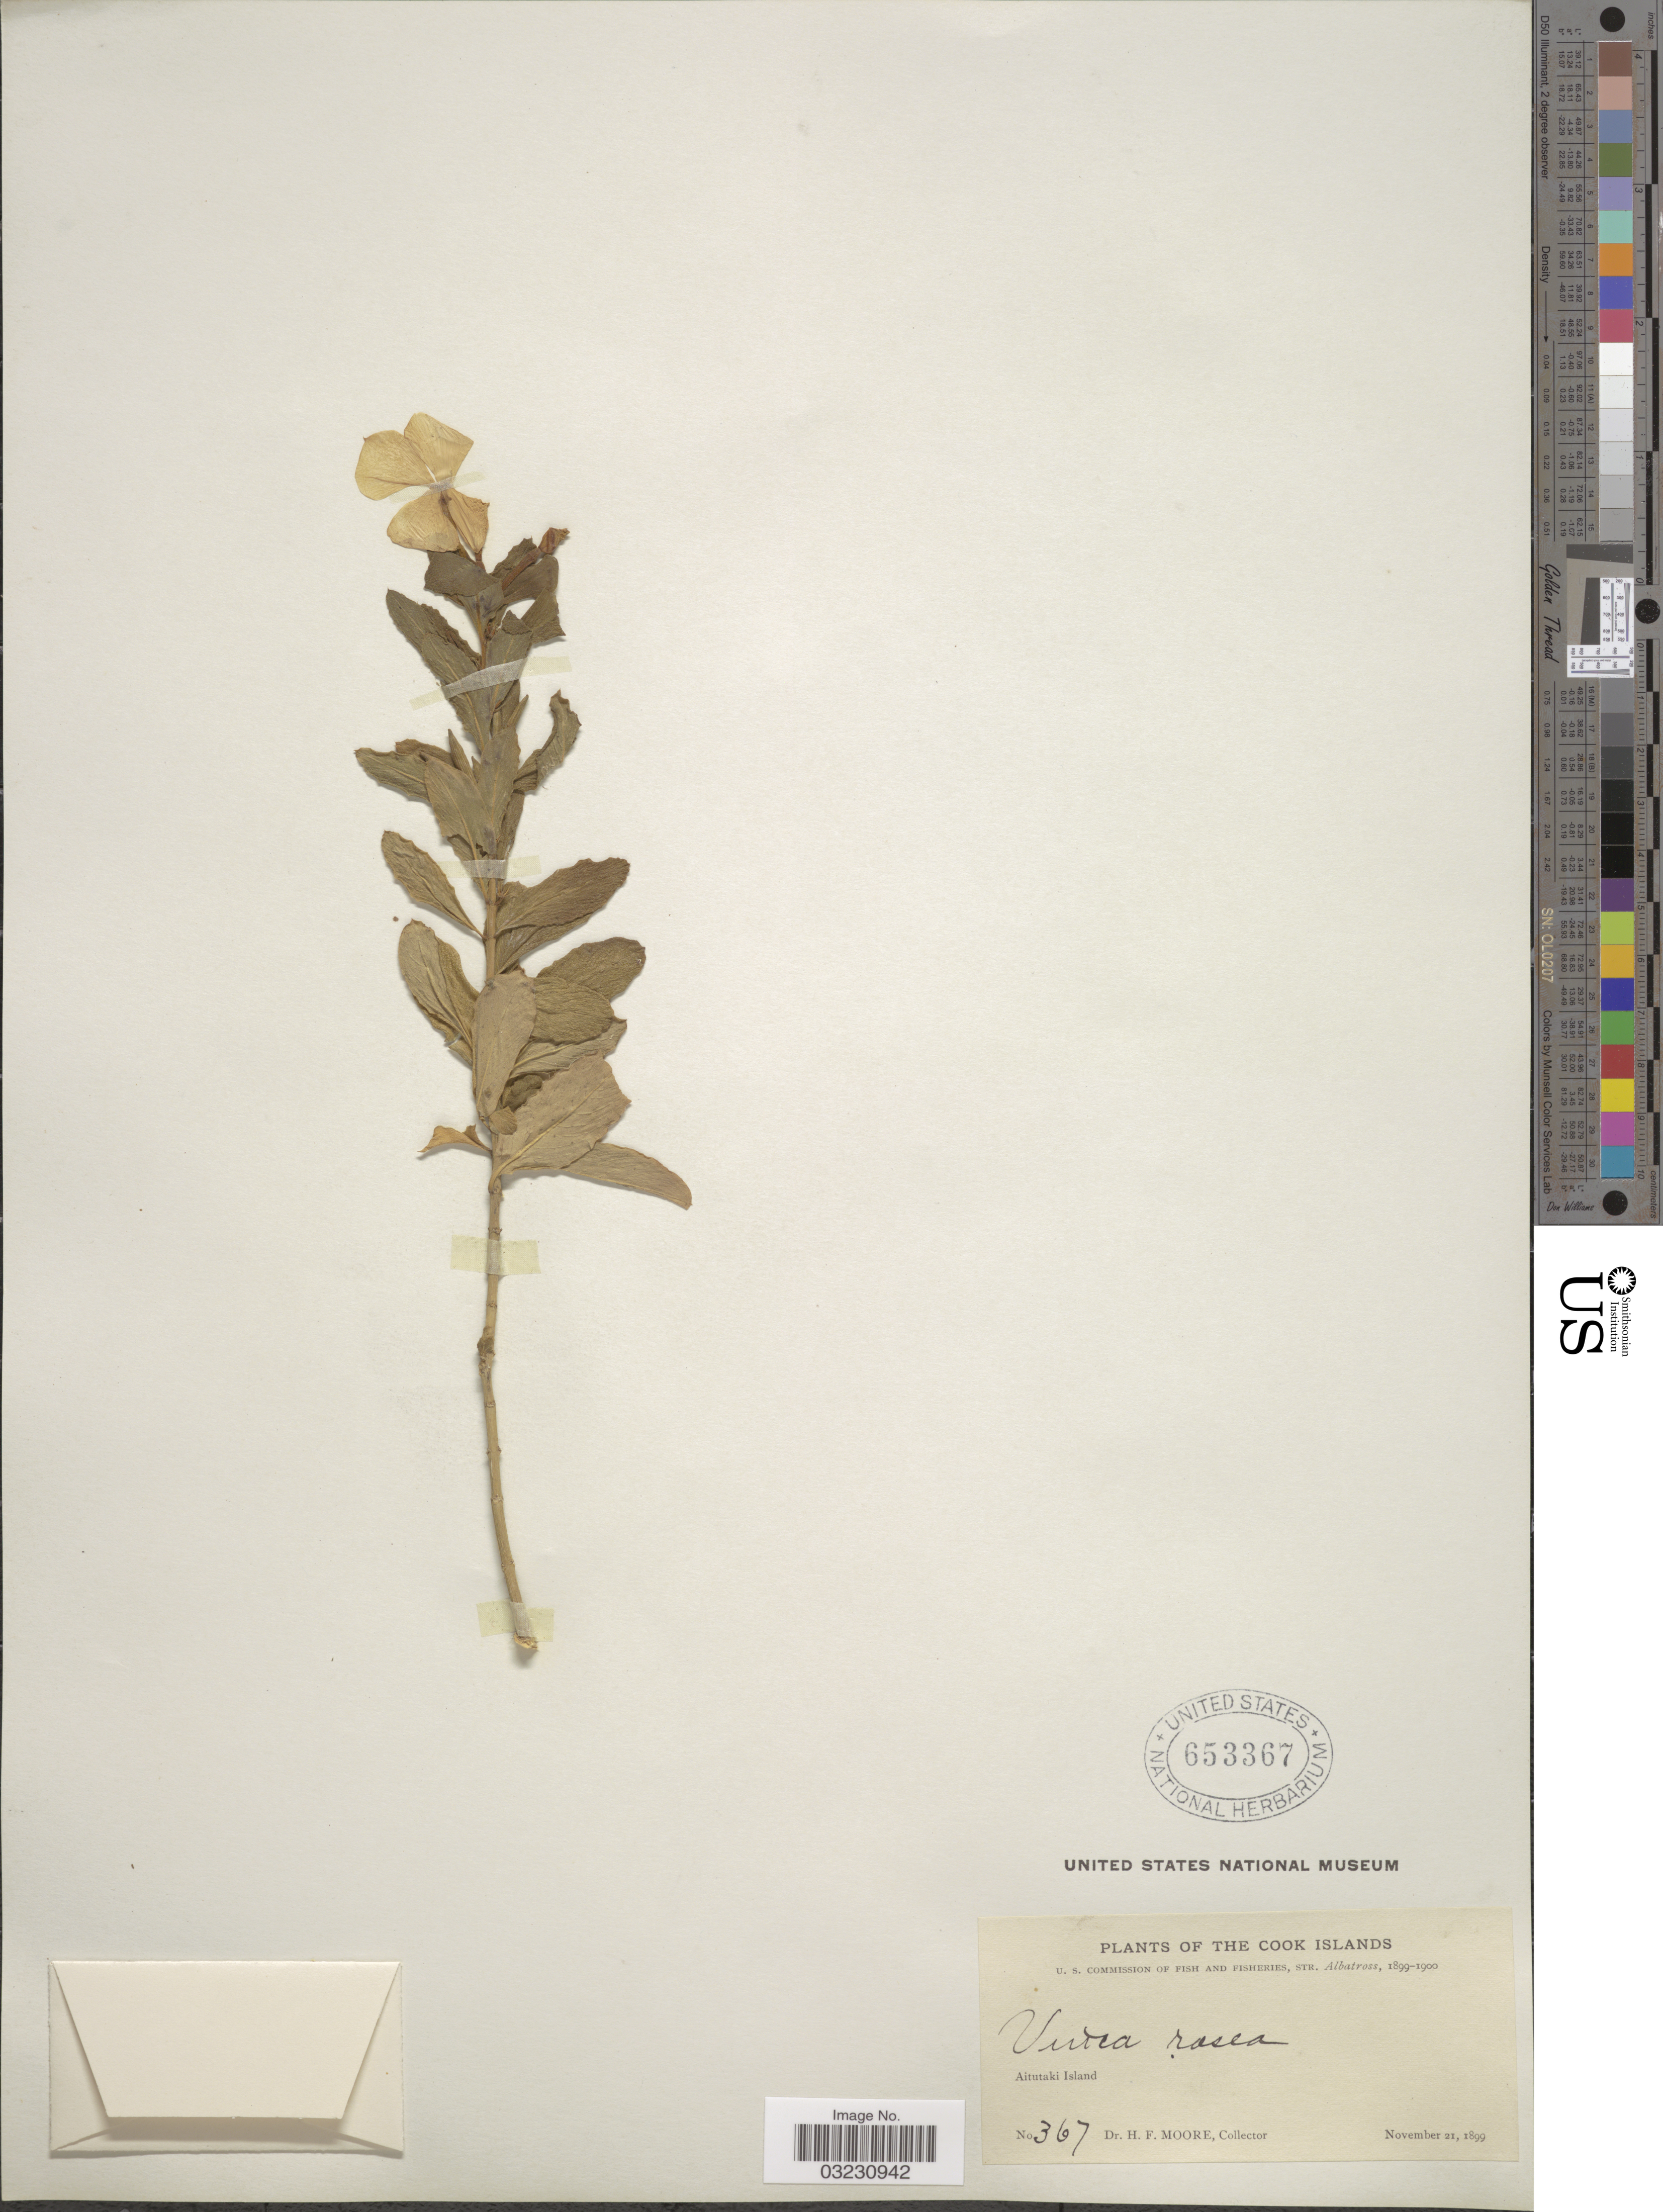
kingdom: Plantae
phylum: Tracheophyta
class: Magnoliopsida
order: Gentianales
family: Apocynaceae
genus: Catharanthus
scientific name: Catharanthus roseus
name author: (L.) G. Don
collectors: H. F. Moore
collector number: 367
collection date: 1899-11-21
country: Cook Islands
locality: Aitutaki Island.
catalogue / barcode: US 653367